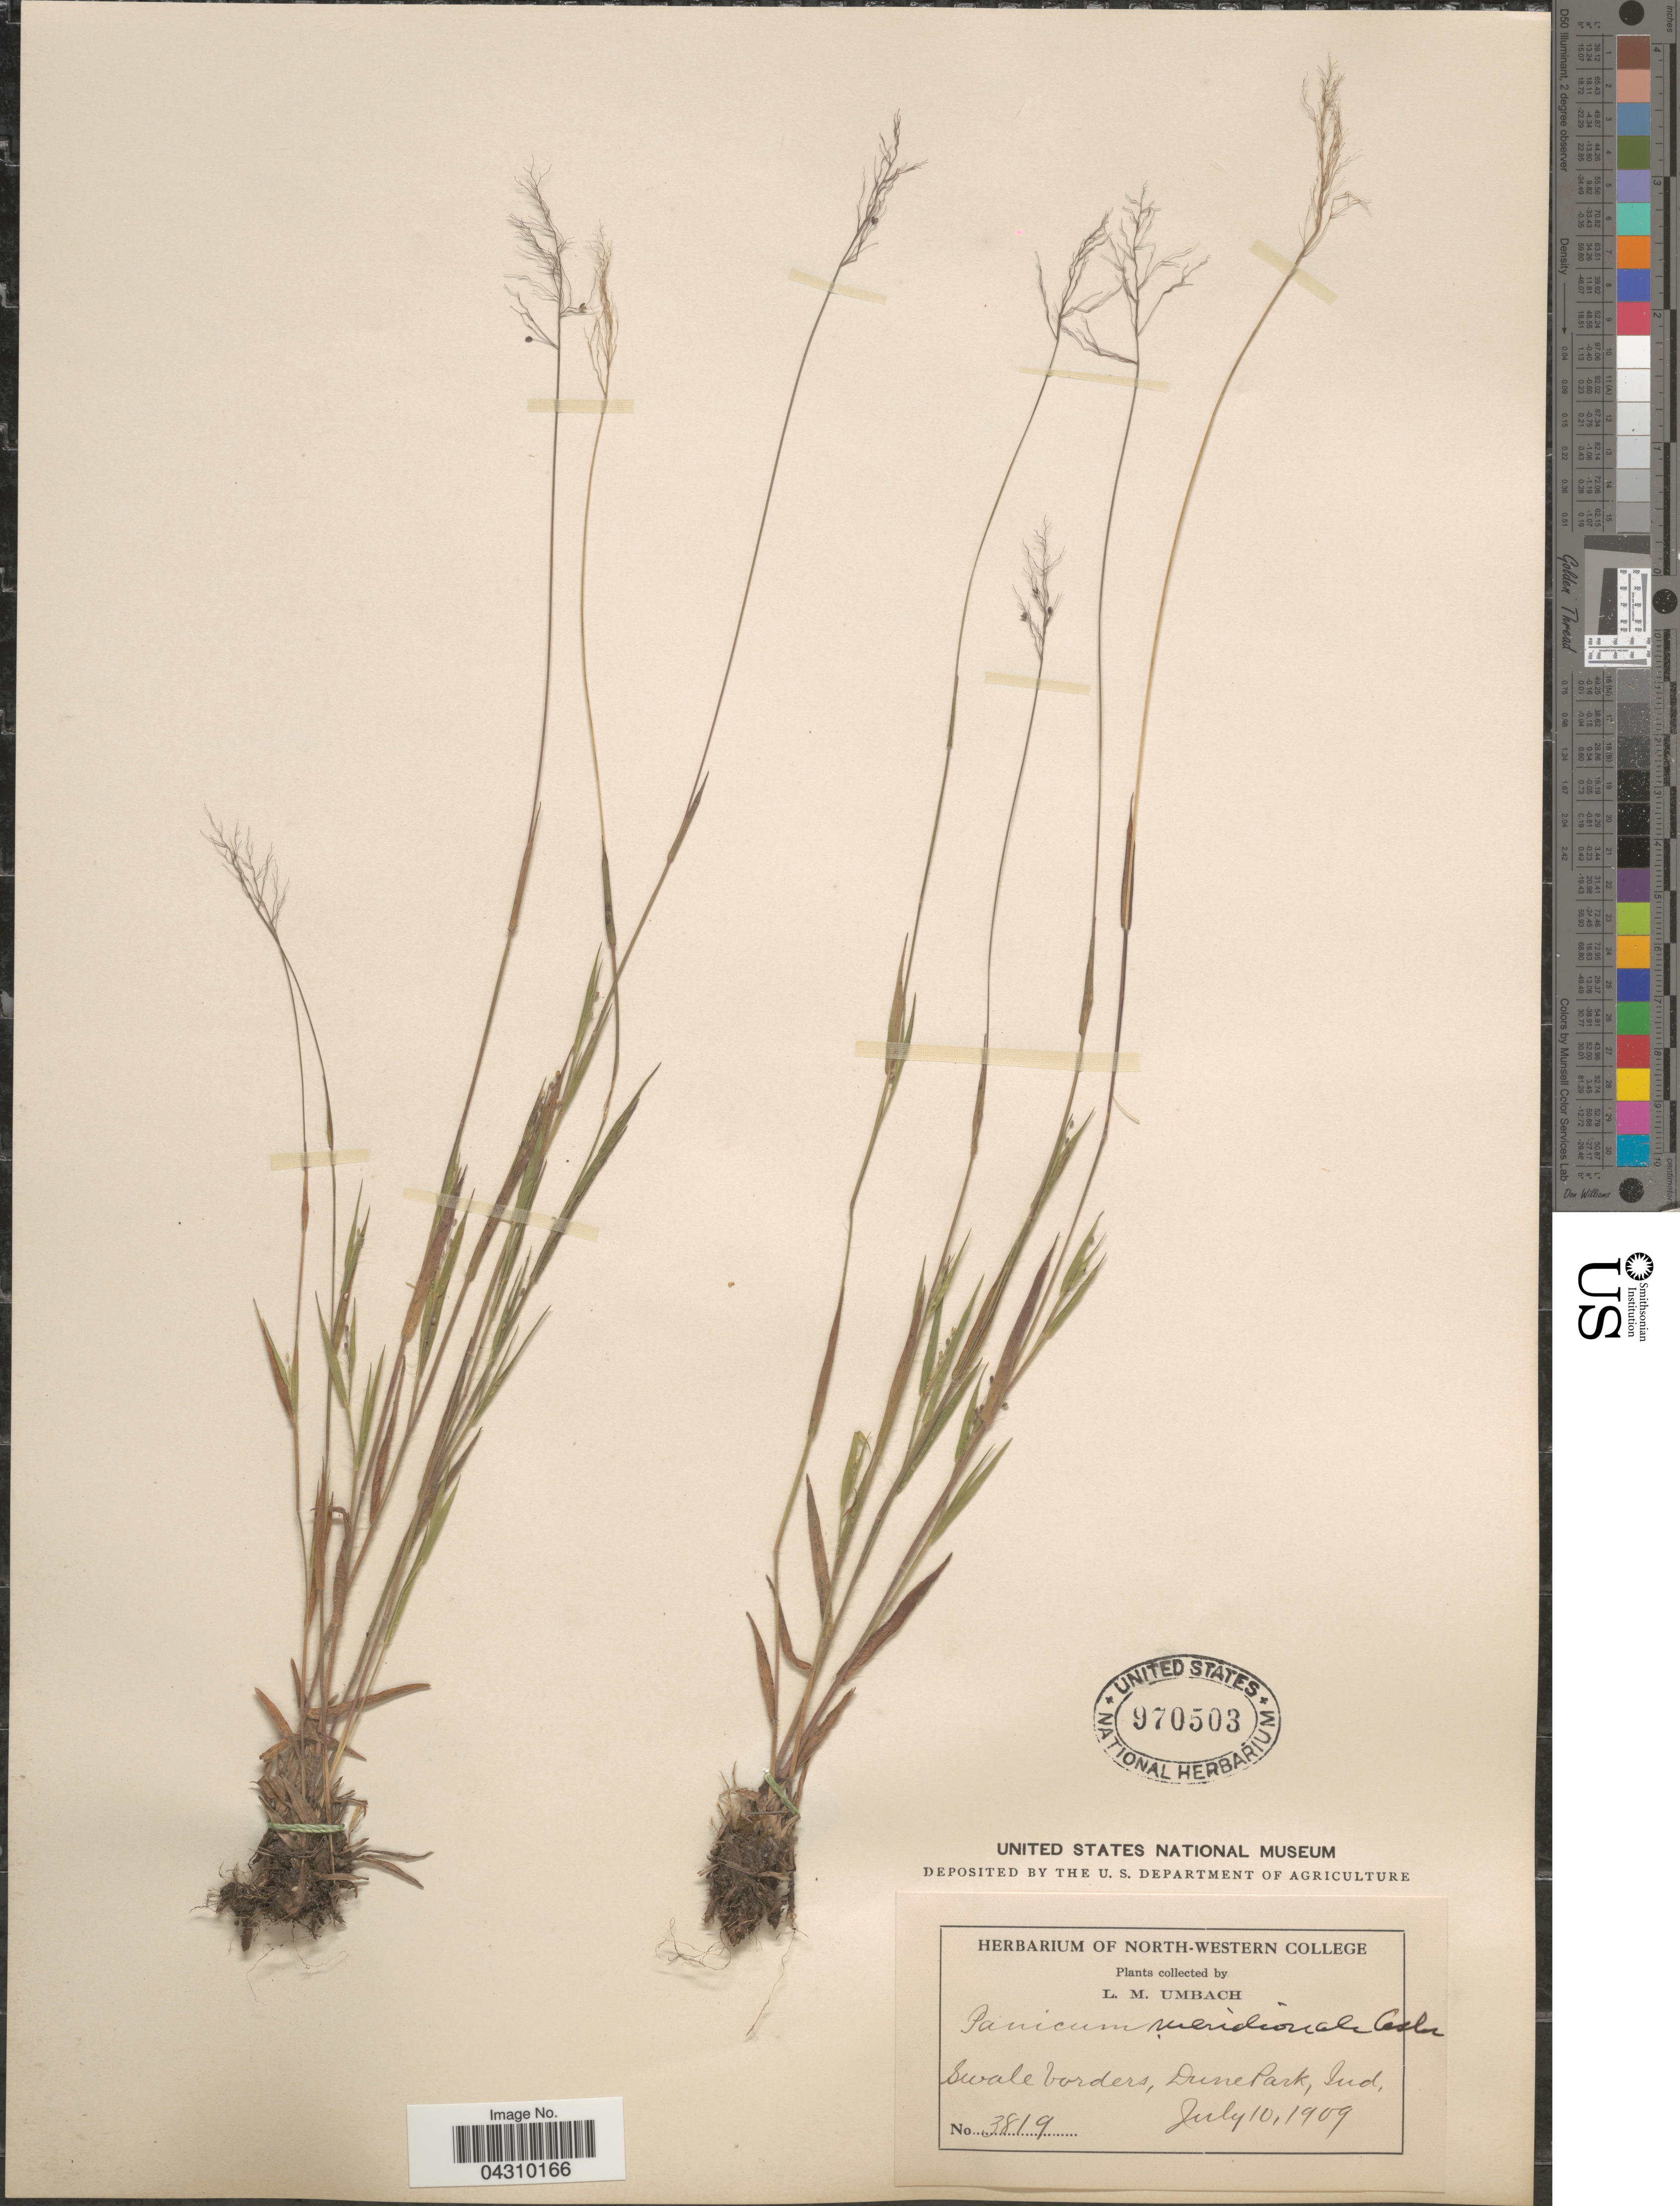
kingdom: Plantae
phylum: Tracheophyta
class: Liliopsida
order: Poales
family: Poaceae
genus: Dichanthelium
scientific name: Dichanthelium acuminatum var. acuminatum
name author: (Sw.) Gould & C.A. Clark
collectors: L. M. Umbach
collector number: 3819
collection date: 1909-07-10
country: United States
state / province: Indiana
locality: Swale borders, Dune Park.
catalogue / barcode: US 970503